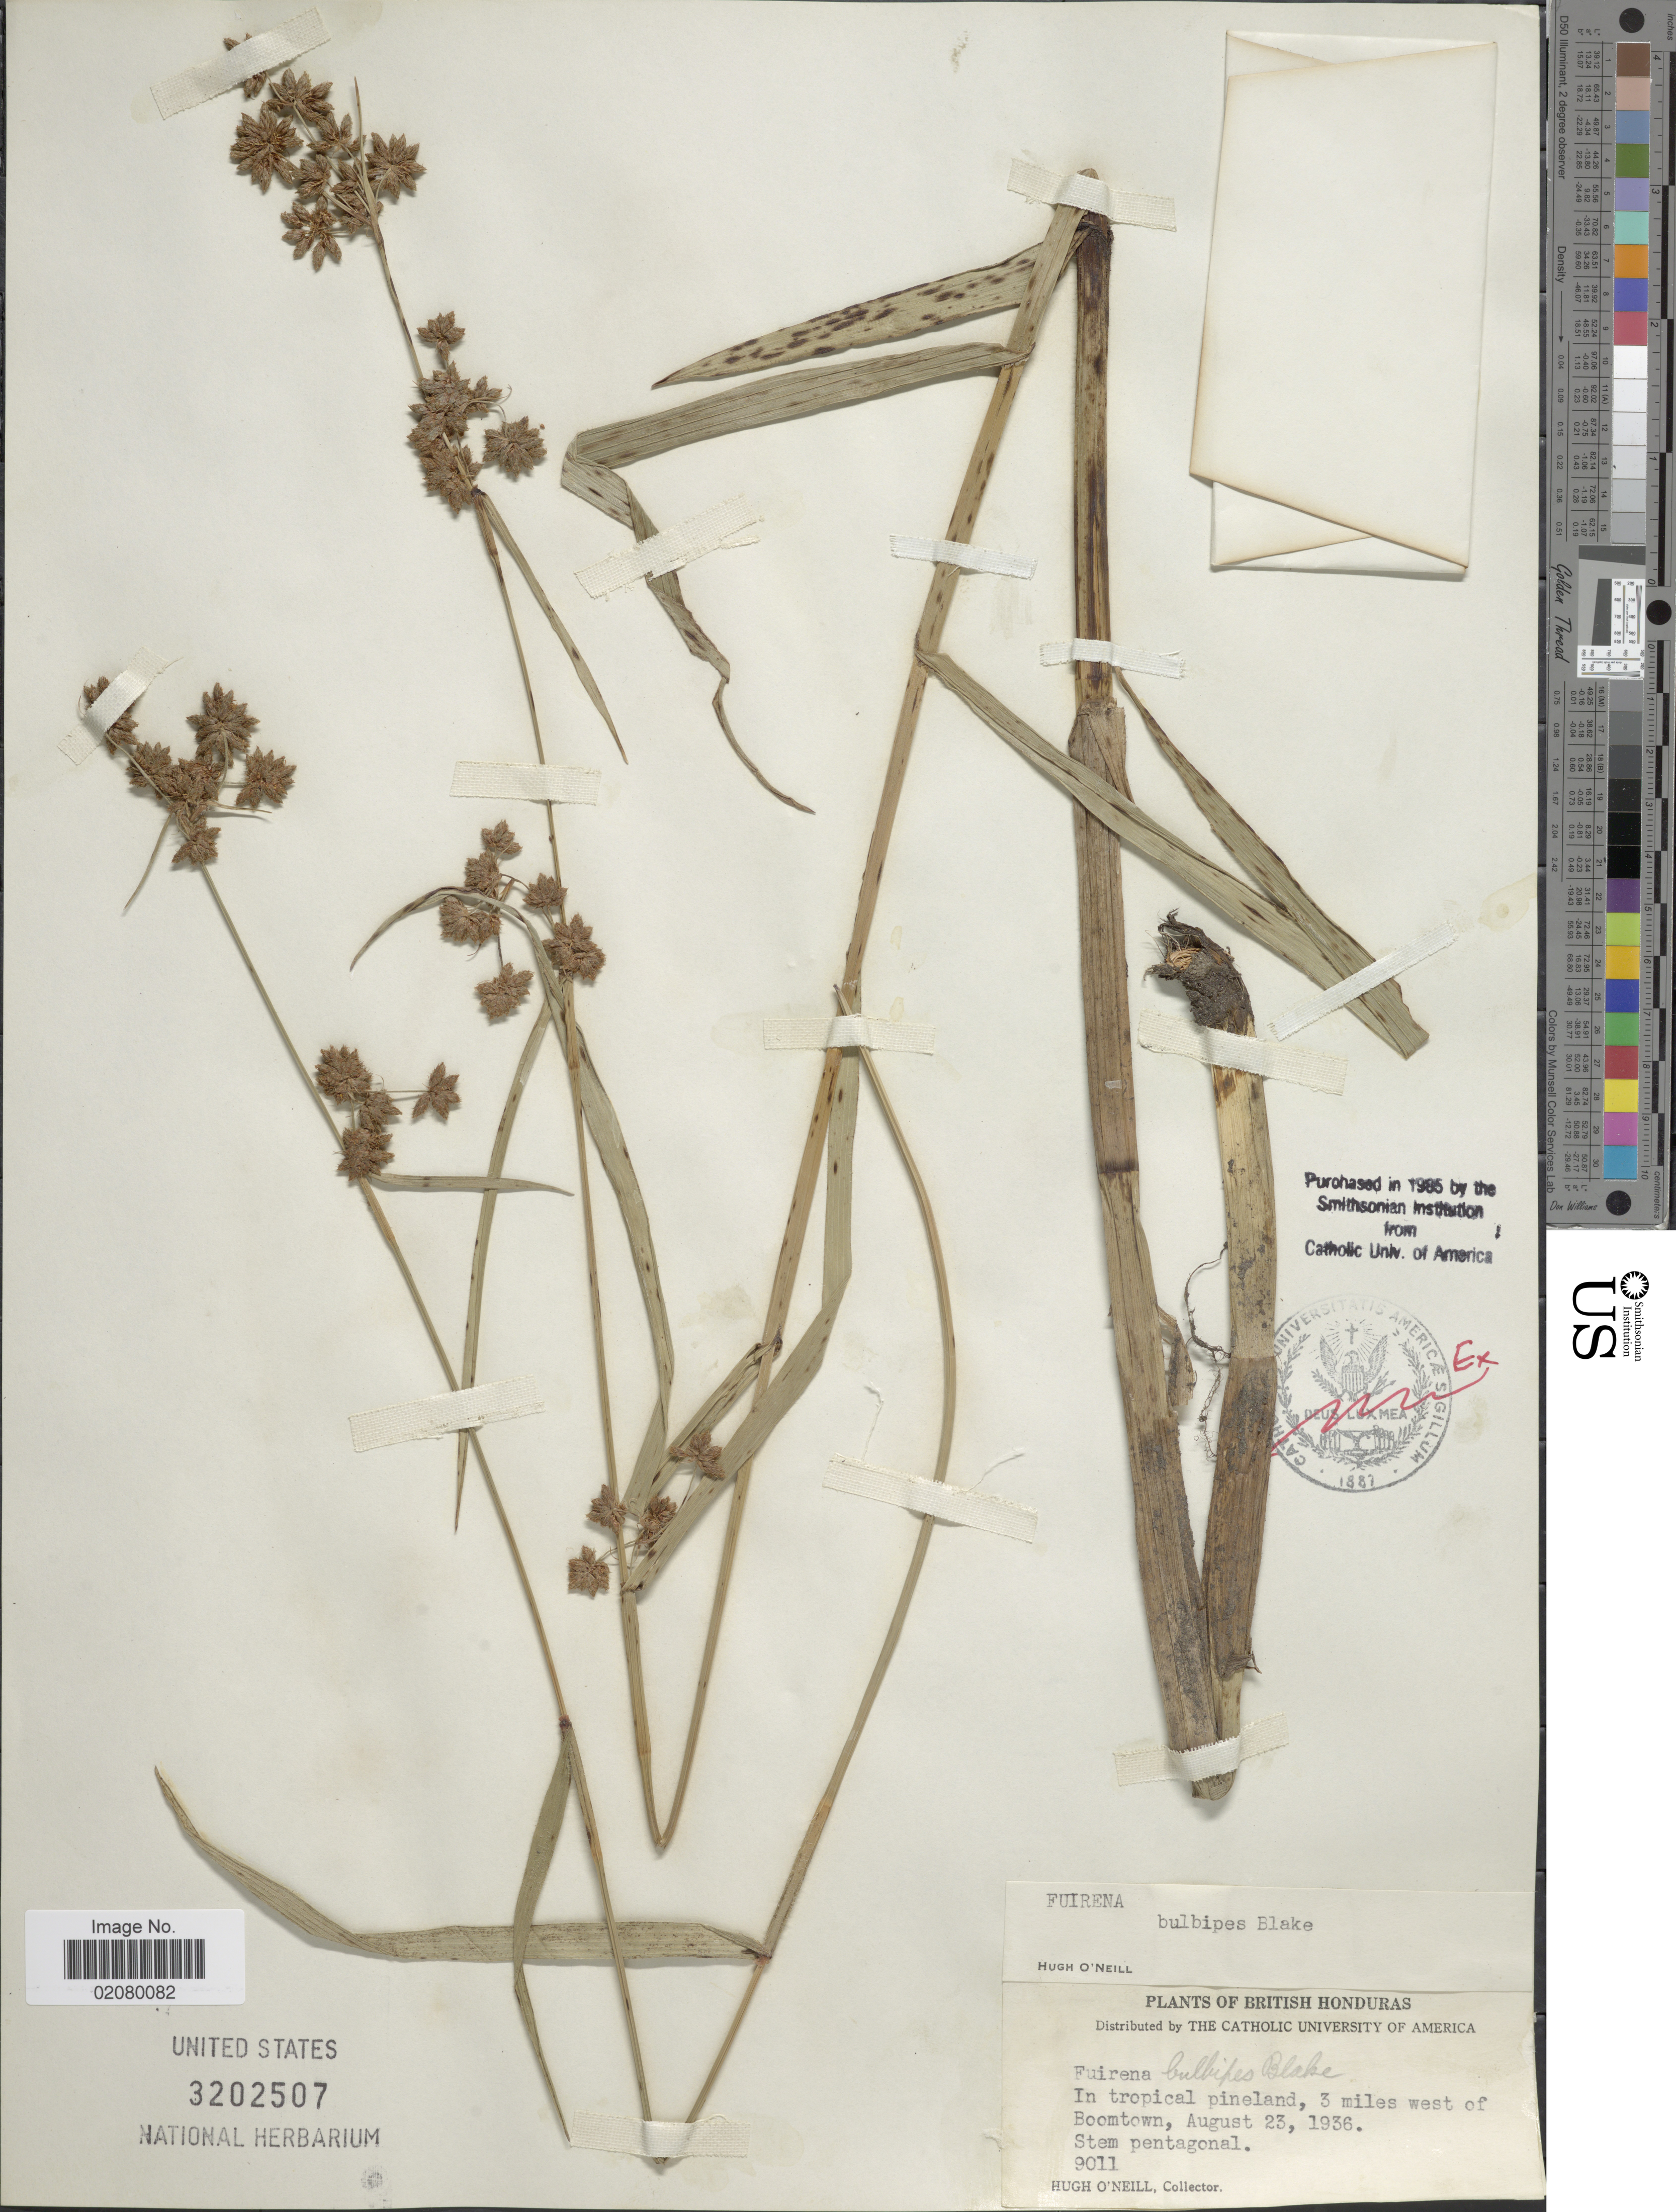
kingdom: Plantae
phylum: Tracheophyta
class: Liliopsida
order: Poales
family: Cyperaceae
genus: Fuirena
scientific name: Fuirena camptotricha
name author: C. Wright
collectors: H. O'Neill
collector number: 9011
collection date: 1936-08-23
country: Belize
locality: In tropical pineland, 3 miles west of Boomtown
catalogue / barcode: US 3202507